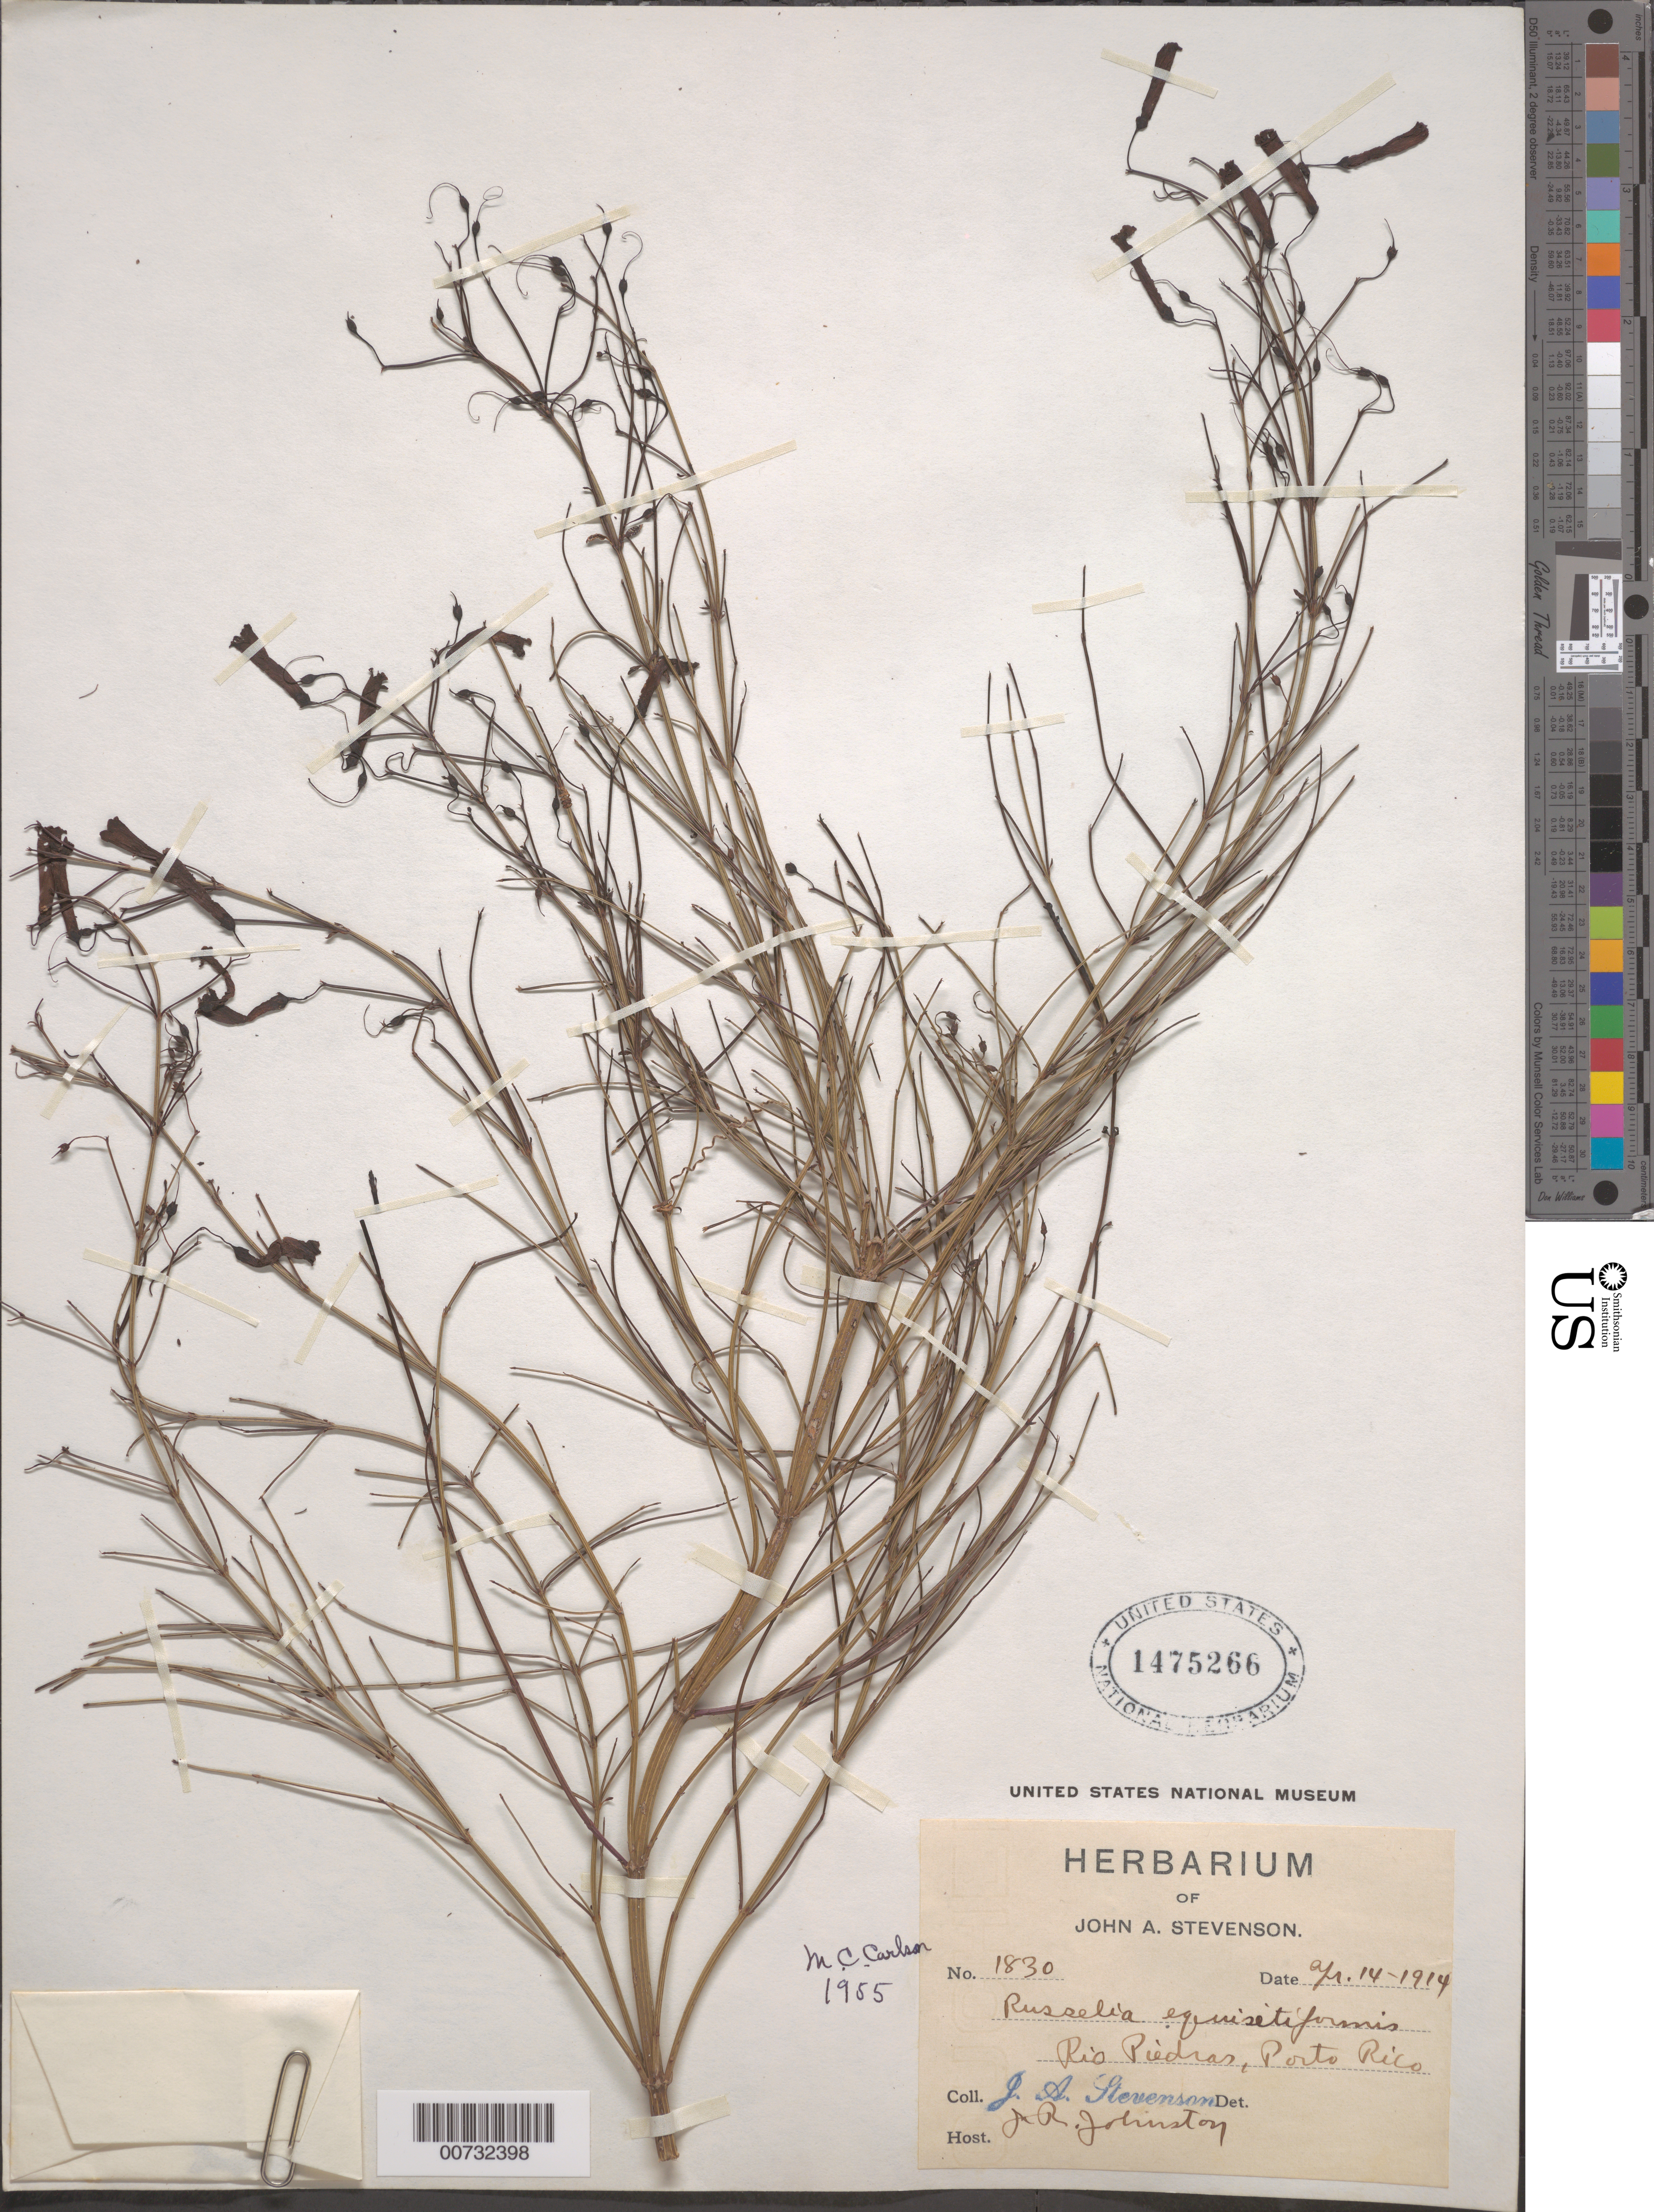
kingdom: Plantae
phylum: Tracheophyta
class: Magnoliopsida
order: Lamiales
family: Plantaginaceae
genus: Russelia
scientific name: Russelia equisetiformis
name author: Schltdl. & Cham.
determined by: Carlson, M. C.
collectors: J. Stevenson & J. Johnston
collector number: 1830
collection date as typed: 14 Apr 1914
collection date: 1914-04-14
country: Puerto Rico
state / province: San Juan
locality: Rio Piedras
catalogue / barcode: US 1475266